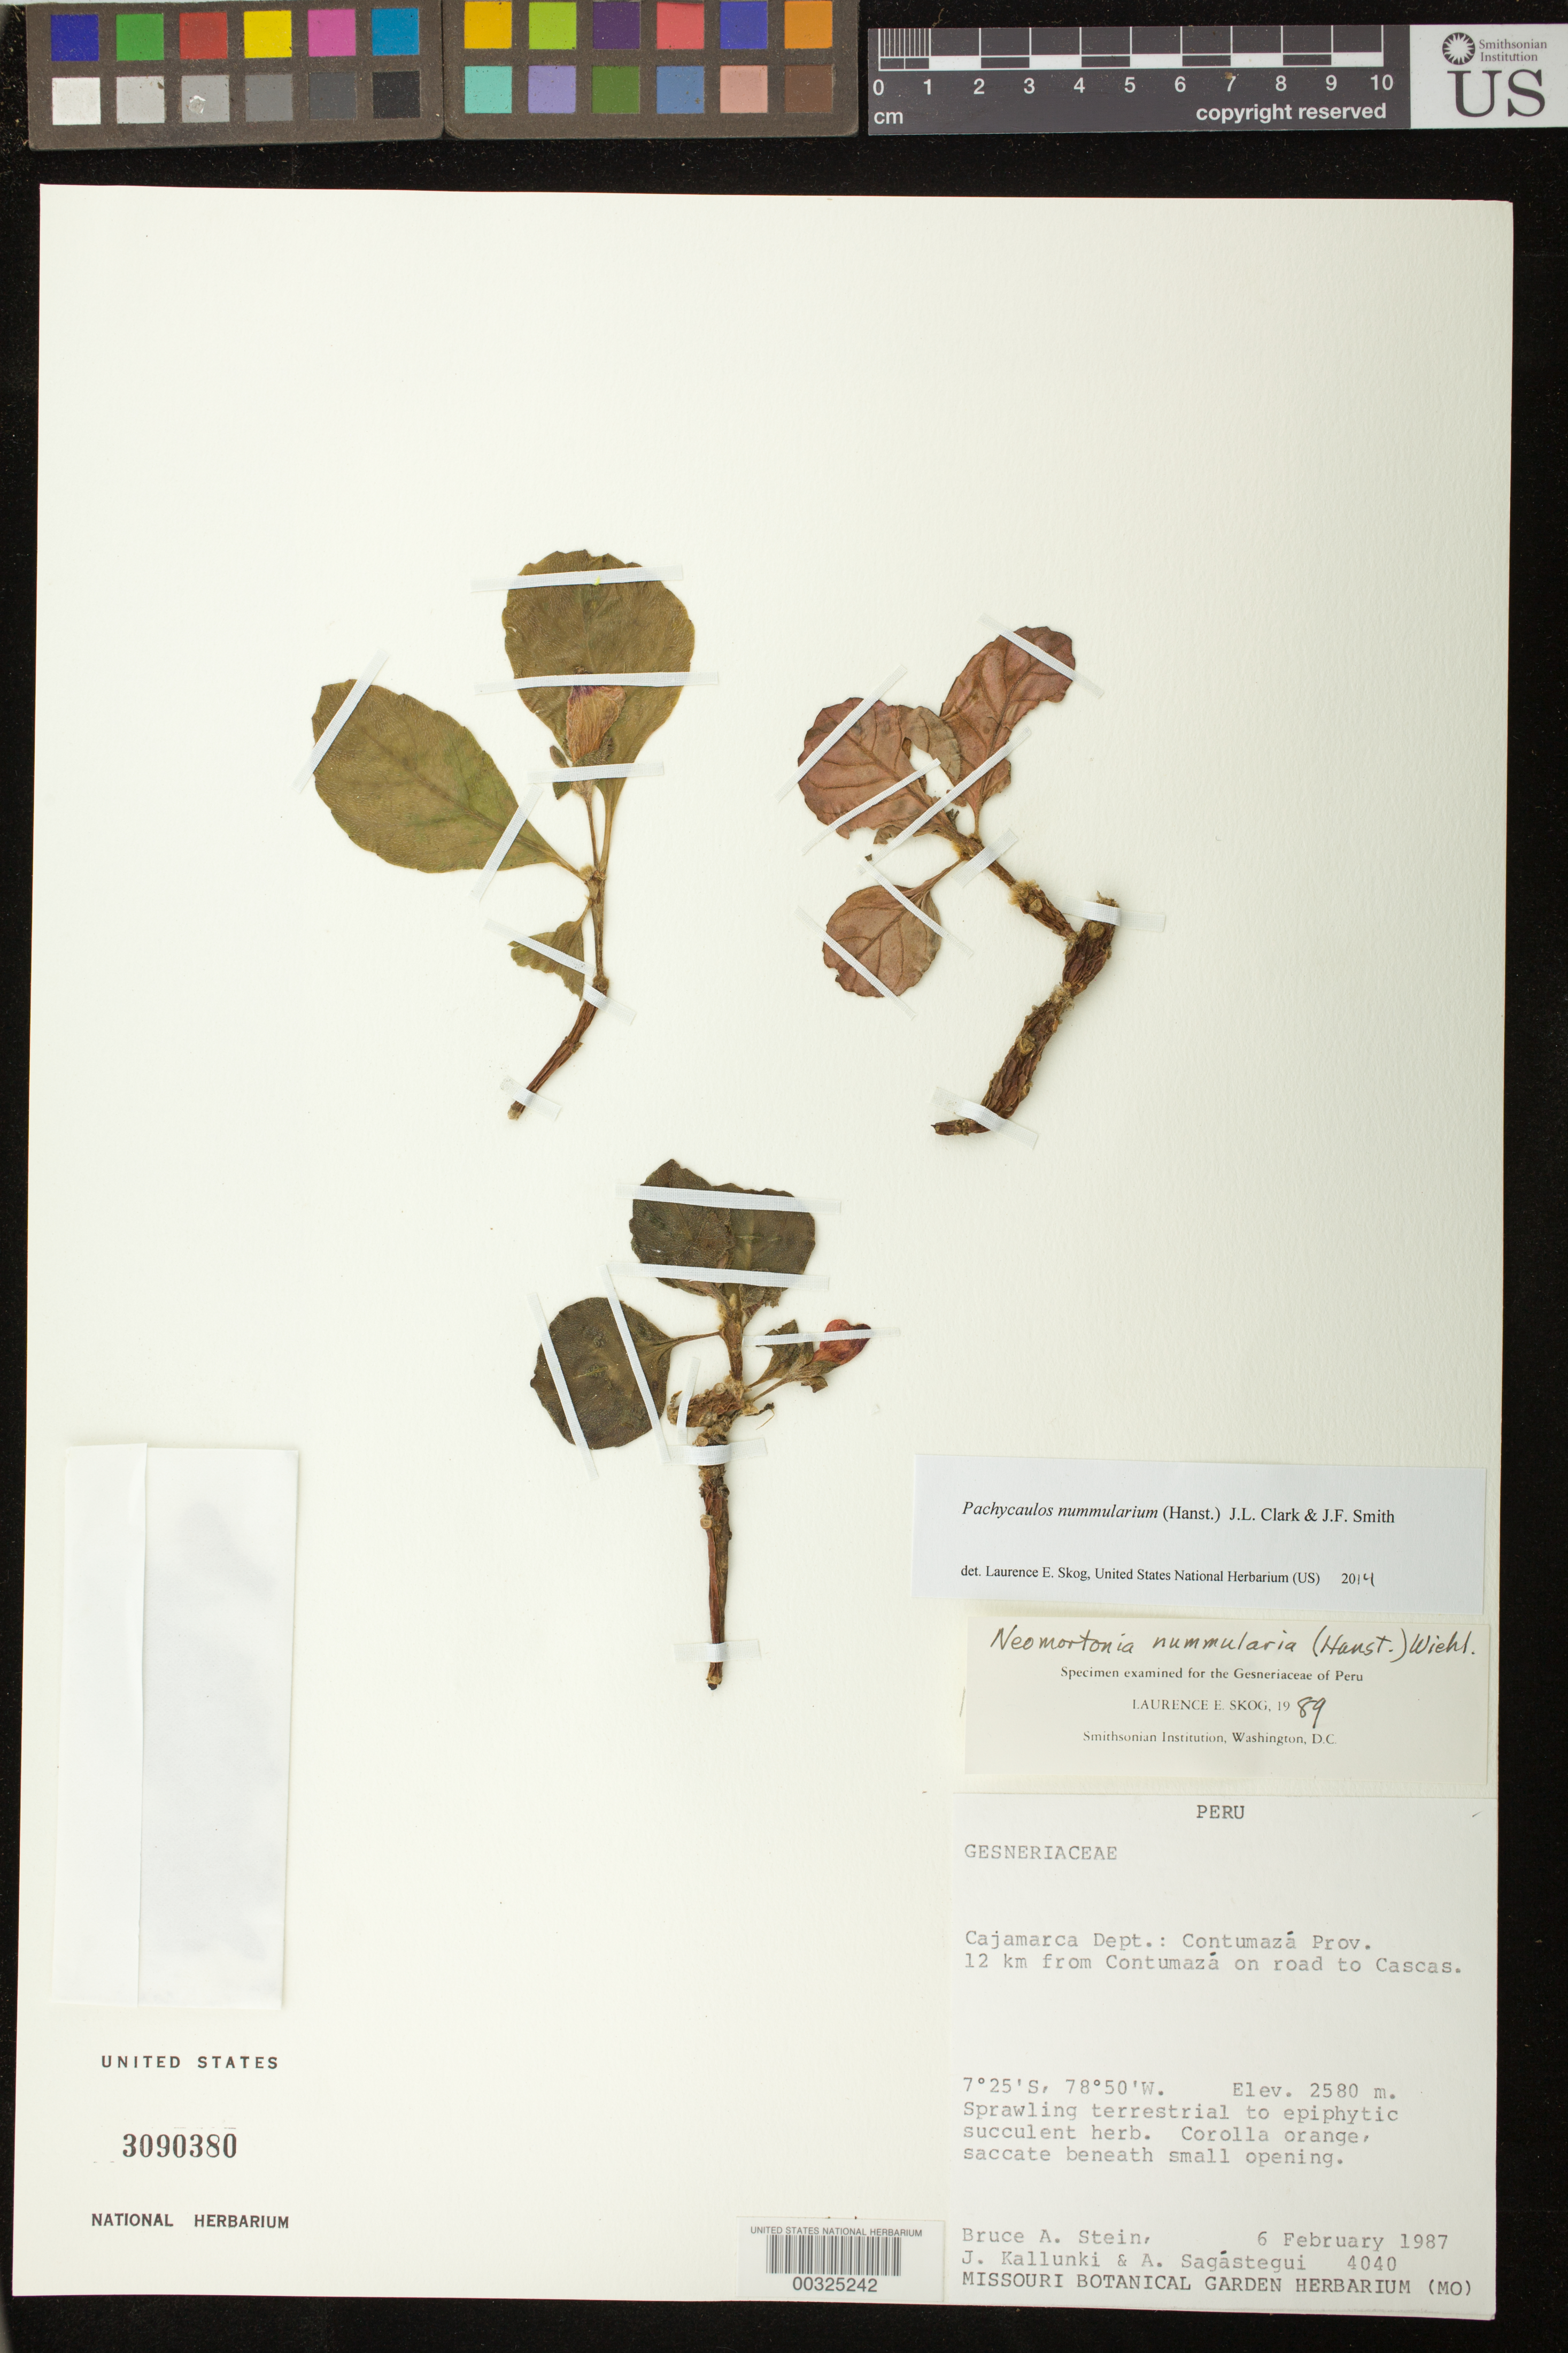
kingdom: Plantae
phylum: Tracheophyta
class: Magnoliopsida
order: Lamiales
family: Gesneriaceae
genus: Pachycaulos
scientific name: Pachycaulos nummularia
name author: (Hanst.) J.L. Clark & J.F. Sm.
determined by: Skog, Laurence E.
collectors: B. A. Stein, J. Kallunki & A. Sagástegui A.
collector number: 4040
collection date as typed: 06 Feb 1987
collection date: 1987-02-06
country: Peru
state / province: Cajamarca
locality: Contumaza, 12 km from Contumaza on road to Cascas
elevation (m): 2580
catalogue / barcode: US 3090380